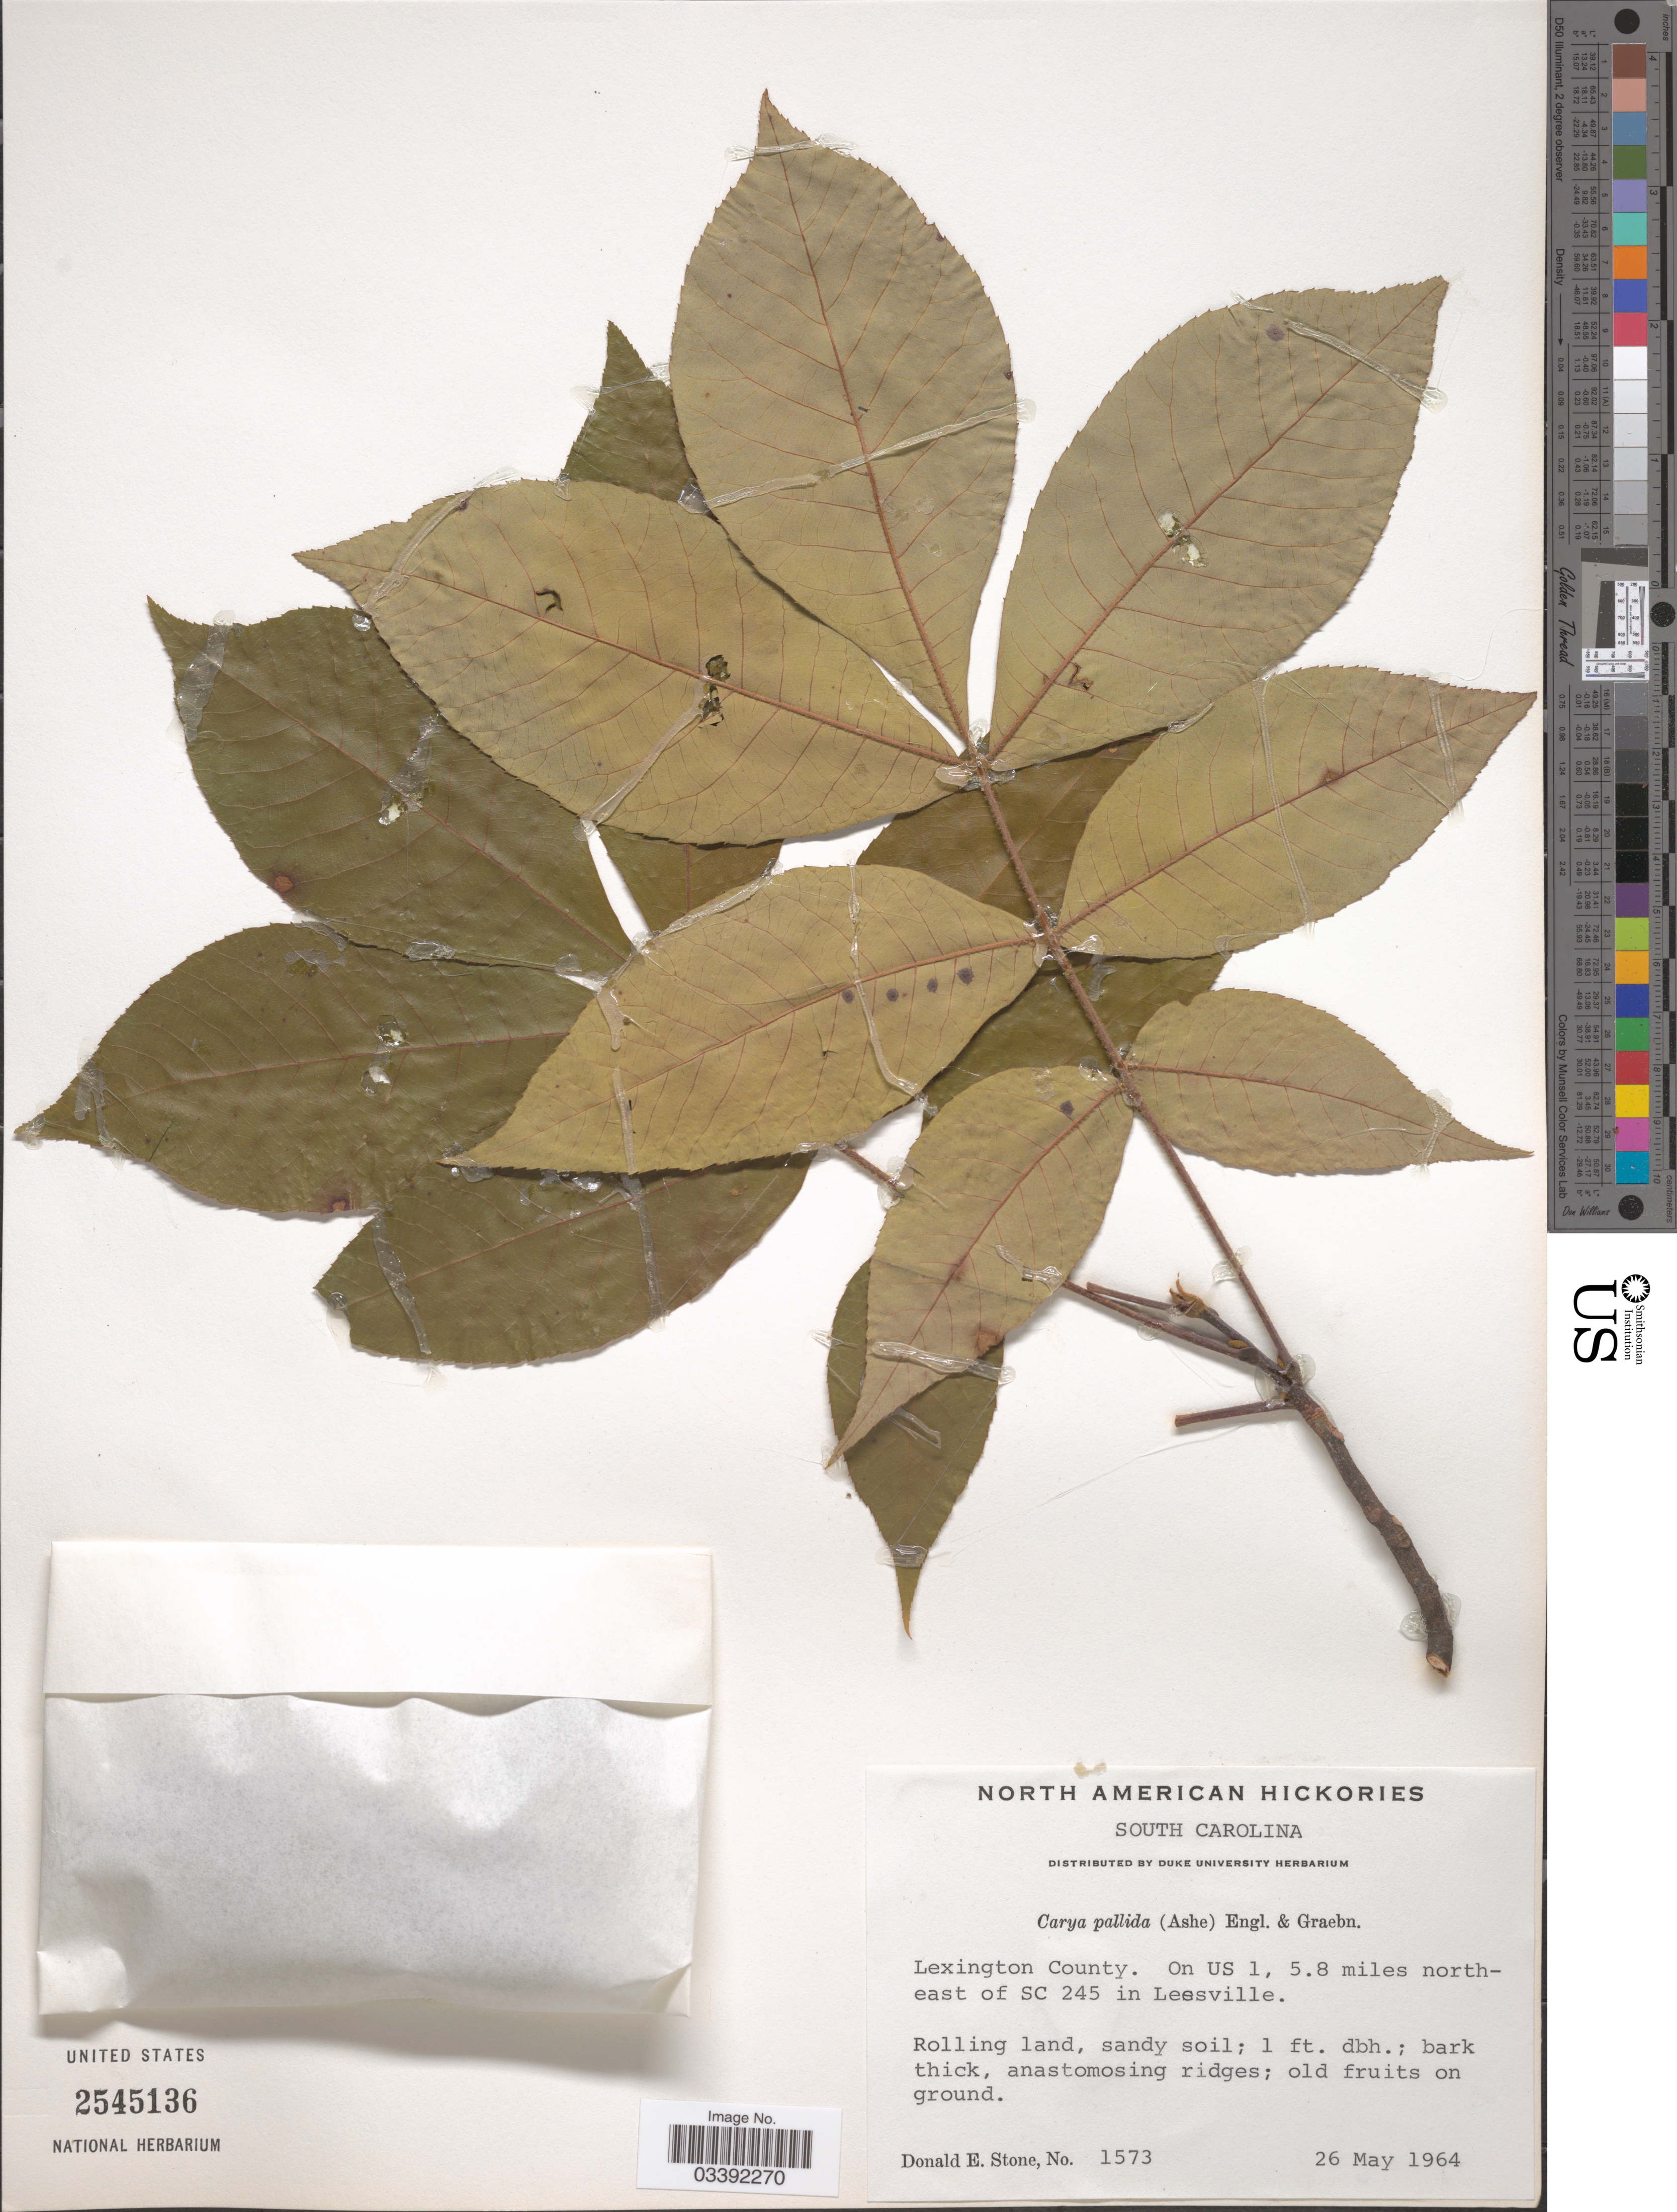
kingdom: Plantae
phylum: Tracheophyta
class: Magnoliopsida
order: Fagales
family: Juglandaceae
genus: Carya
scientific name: Carya pallida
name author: (Ashe) Engl. & Graebner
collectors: D. Stone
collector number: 1573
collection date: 1964-05-26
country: United States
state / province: South Carolina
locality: Lexington County. On US 1, 5.8 miles north-east of SC 245 in Leasville.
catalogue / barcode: US 2545136